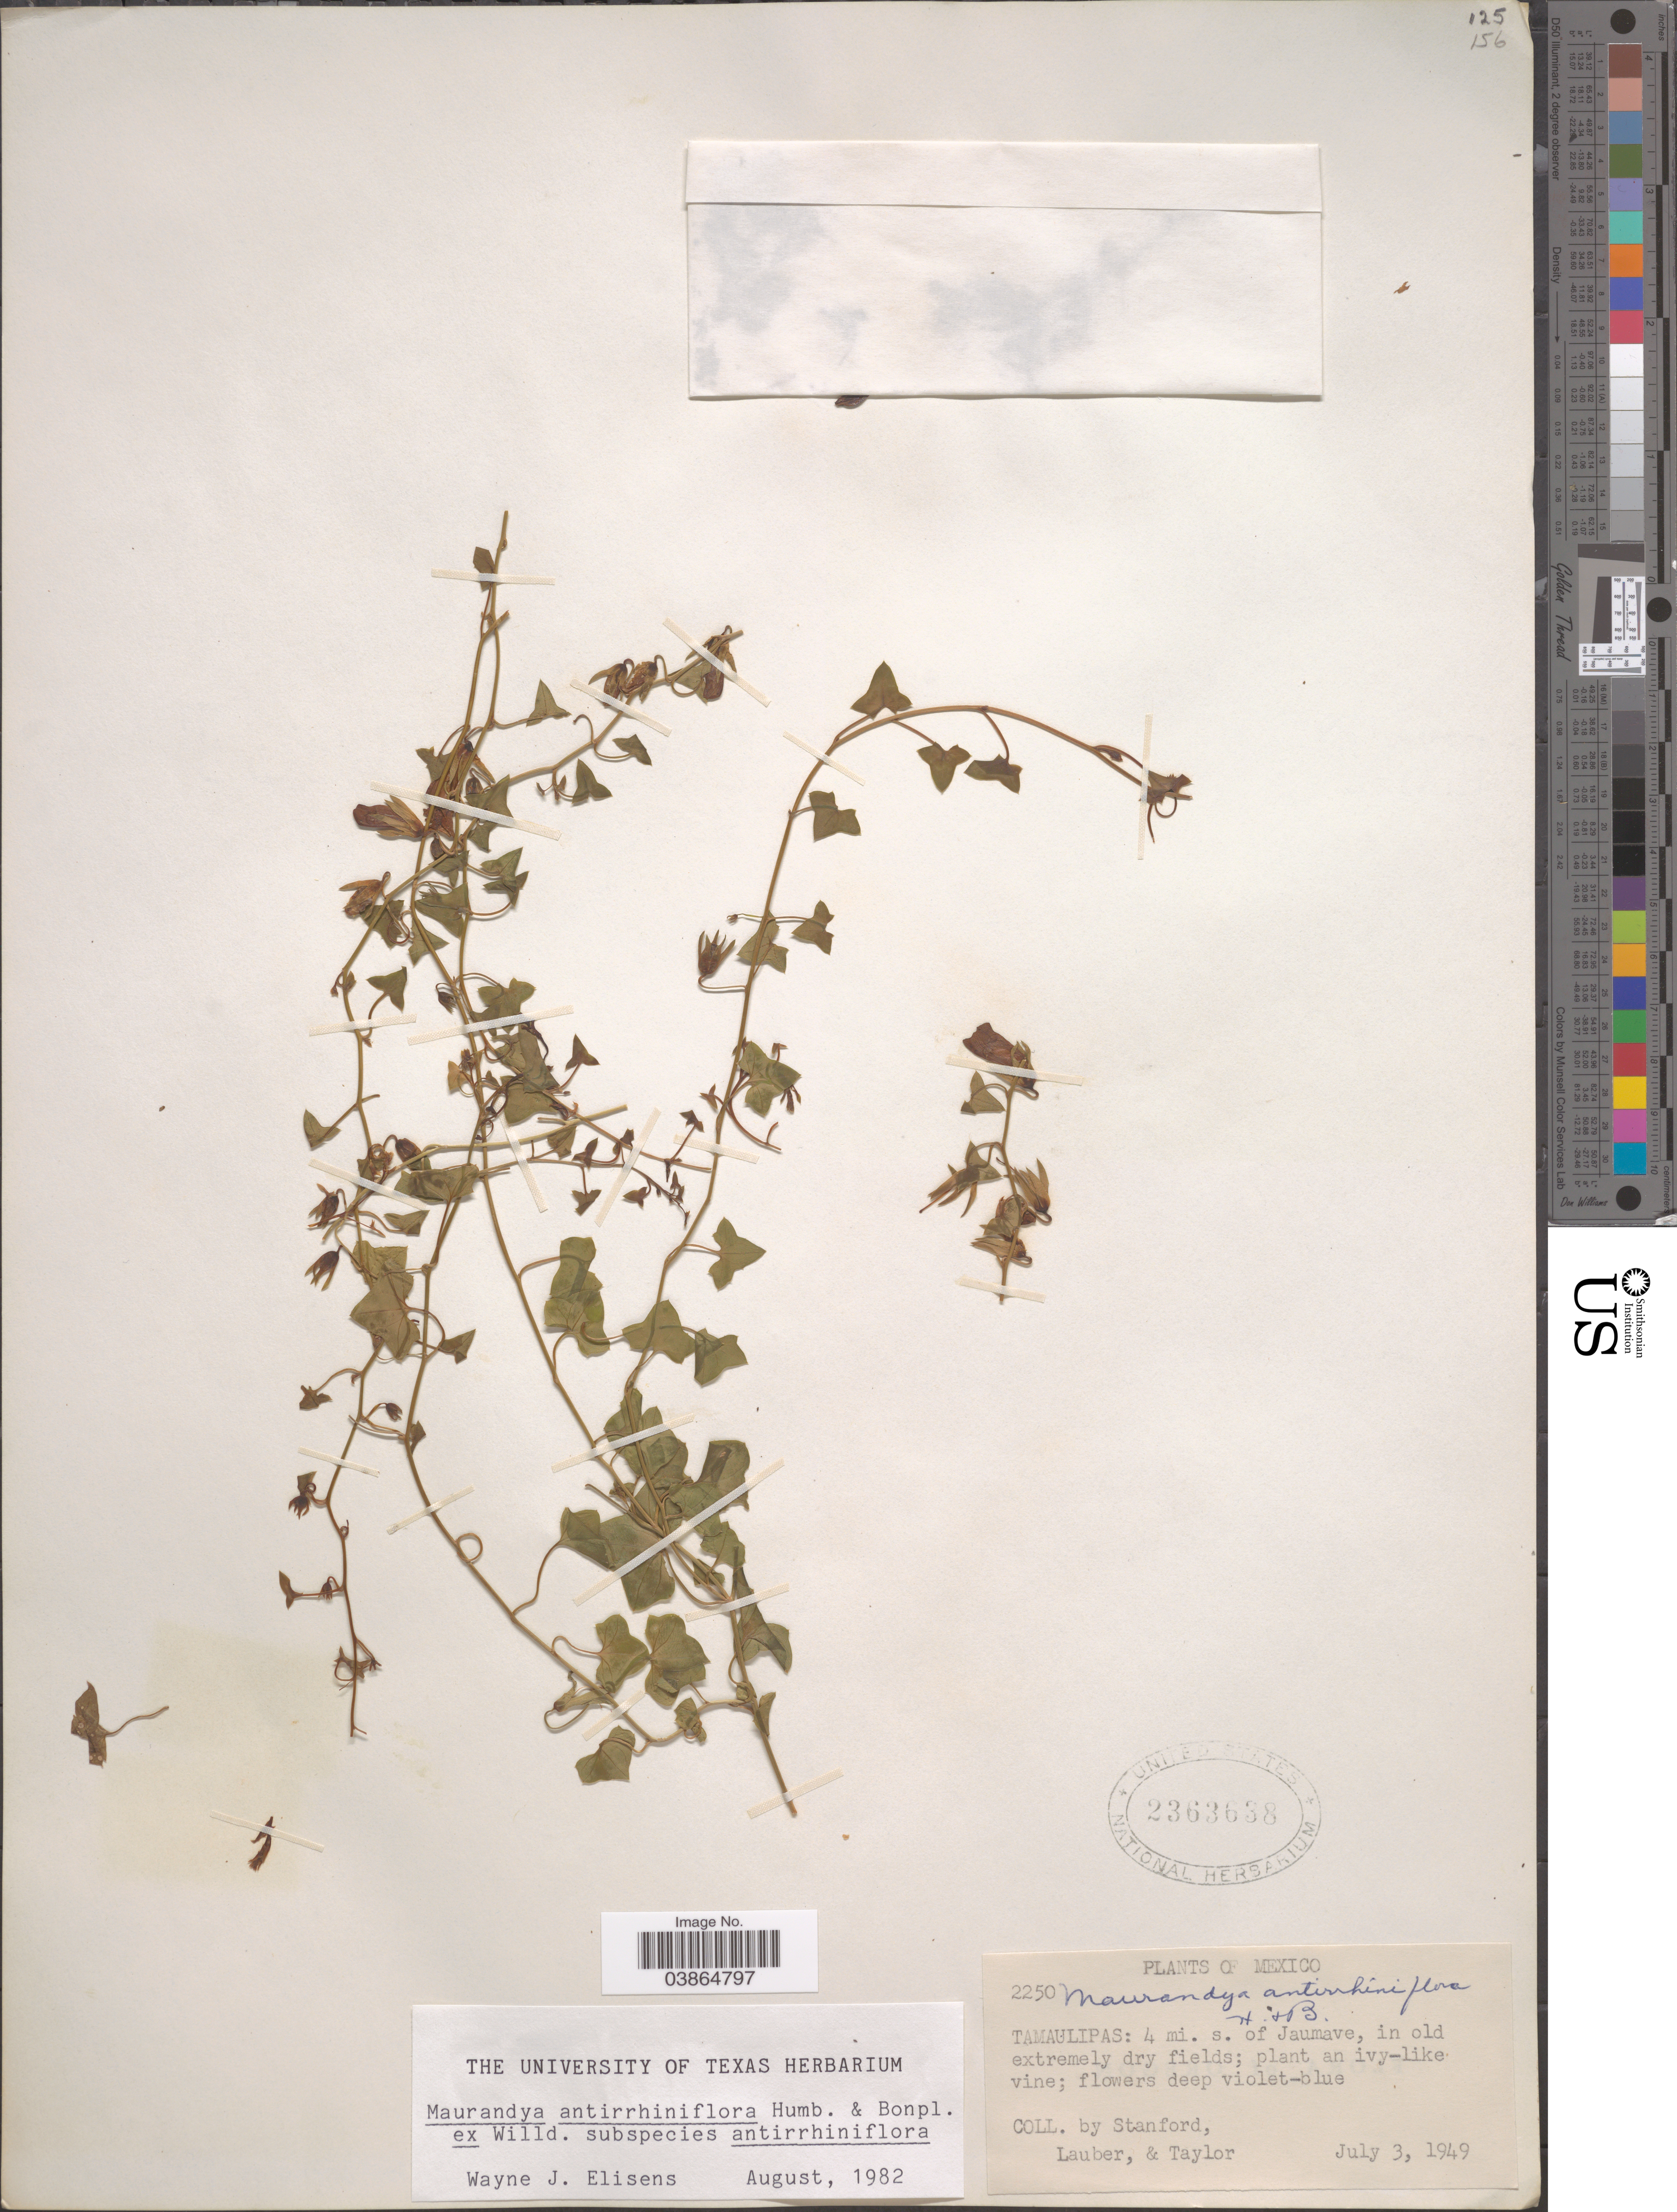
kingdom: Plantae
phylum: Tracheophyta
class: Magnoliopsida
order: Lamiales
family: Plantaginaceae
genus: Maurandya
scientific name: Maurandya antirrhiniflora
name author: Humb. & Bonpl. ex Willd.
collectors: -. Stanford, Lauber, -- & -- Taylor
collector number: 2250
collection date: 1949-07-03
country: Mexico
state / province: Tamaulipas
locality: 4 mi. s. of Jaumave.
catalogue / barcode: US 2363638